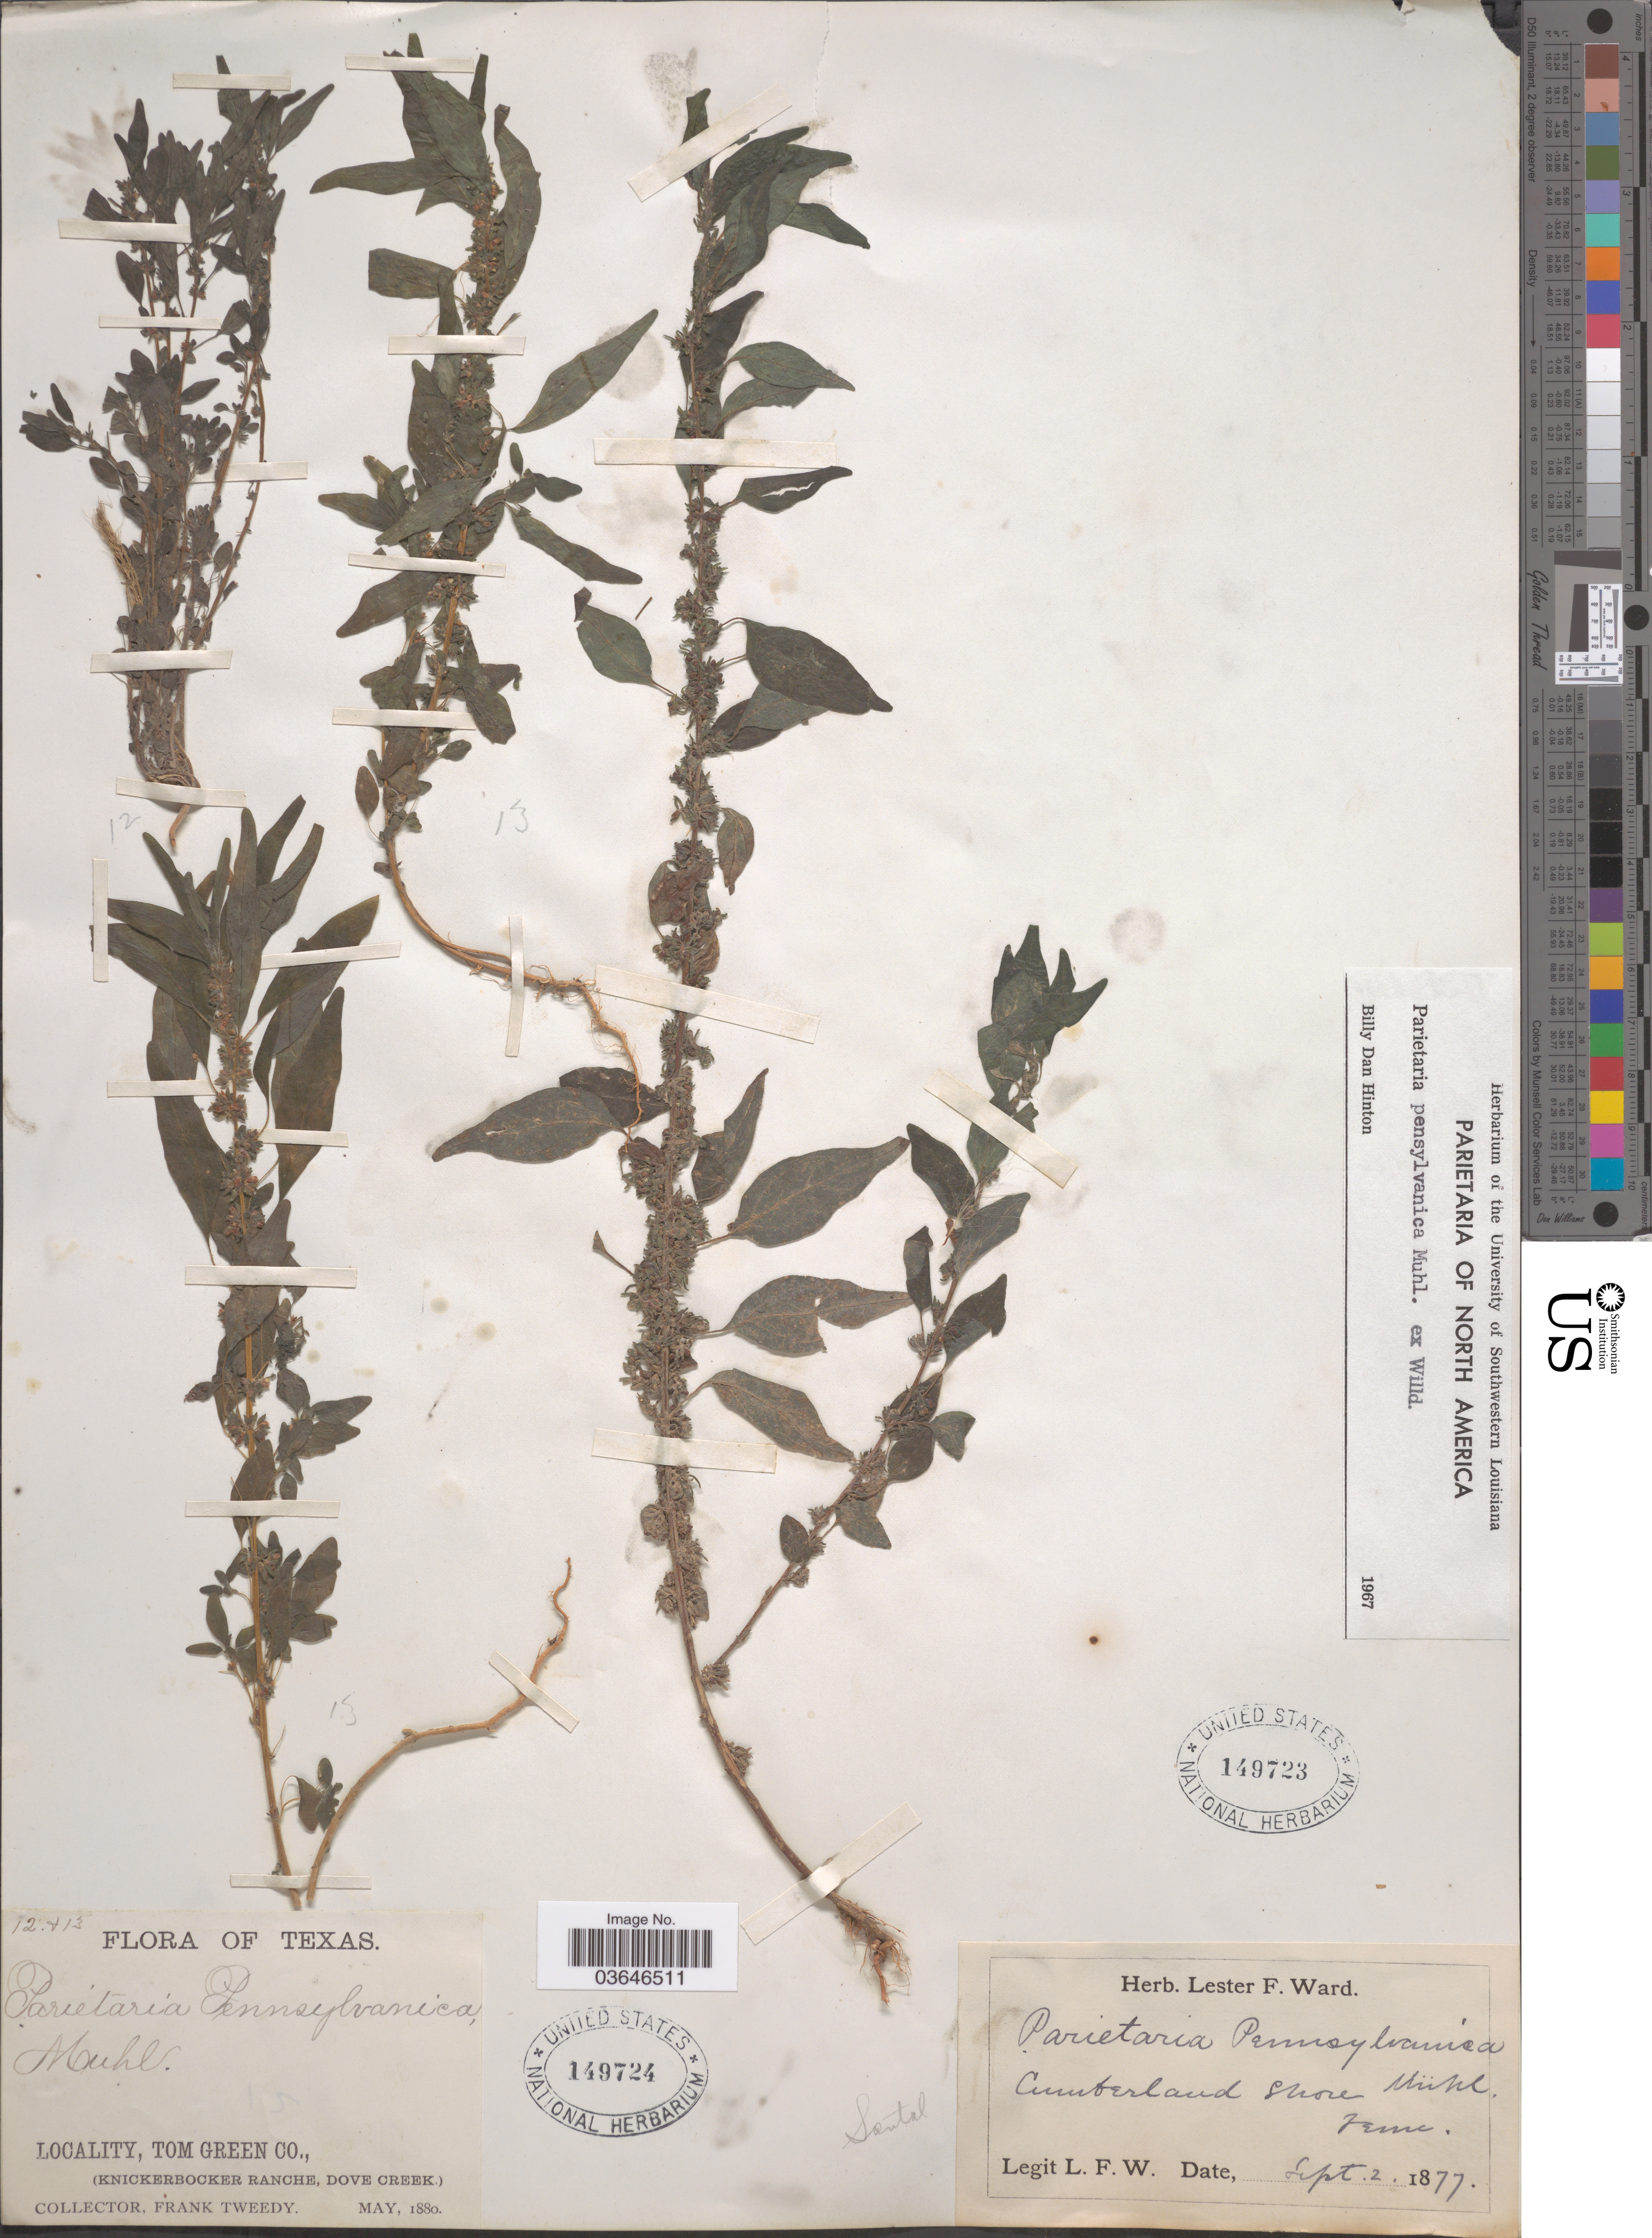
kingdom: Plantae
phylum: Tracheophyta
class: Magnoliopsida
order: Rosales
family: Urticaceae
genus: Parietaria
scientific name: Parietaria pensylvanica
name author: Muhl. ex Willd.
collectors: L. F. Ward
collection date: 1877-09-02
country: United States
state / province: Tennessee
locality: Cumberland Shore.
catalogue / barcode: US 149723-2